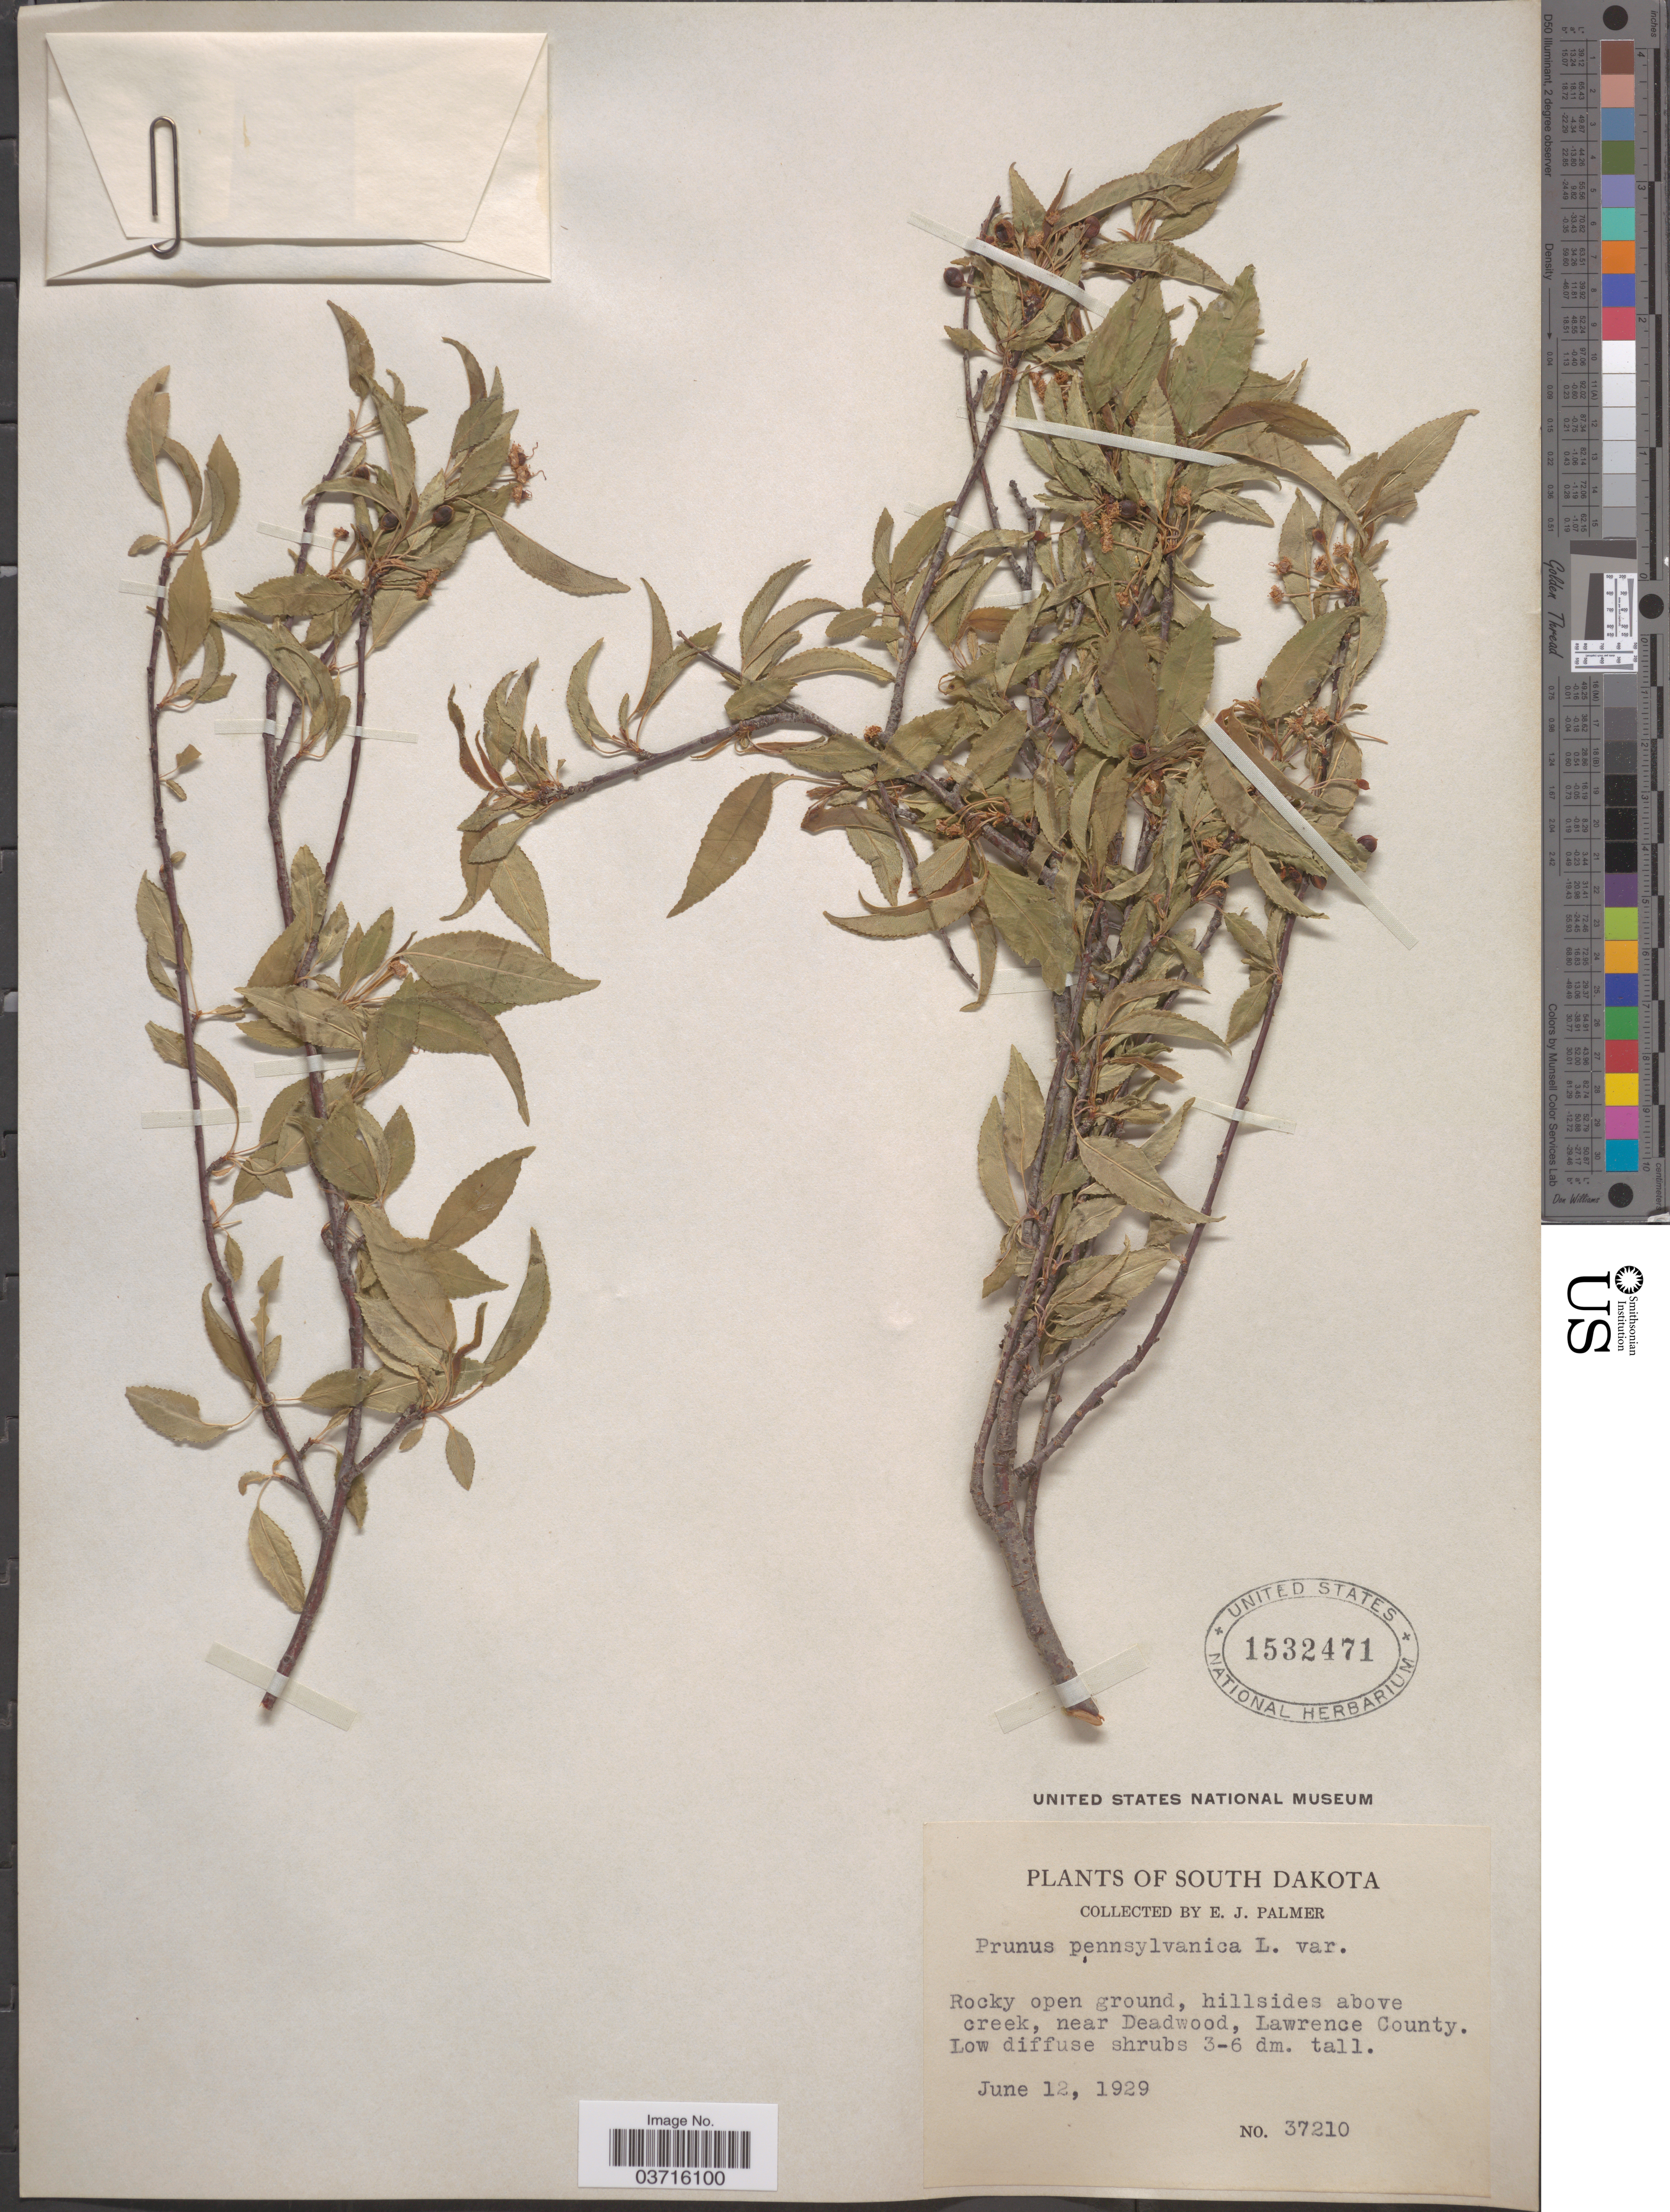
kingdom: Plantae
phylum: Tracheophyta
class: Magnoliopsida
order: Rosales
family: Rosaceae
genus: Prunus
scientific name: Prunus pensylvanica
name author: L. f.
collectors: E. J. Palmer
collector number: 37210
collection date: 1929-06-12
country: United States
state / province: South Dakota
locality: Rocky open ground, hillsides above creek, near Deadwood, Lawrence County.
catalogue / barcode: US 1532471